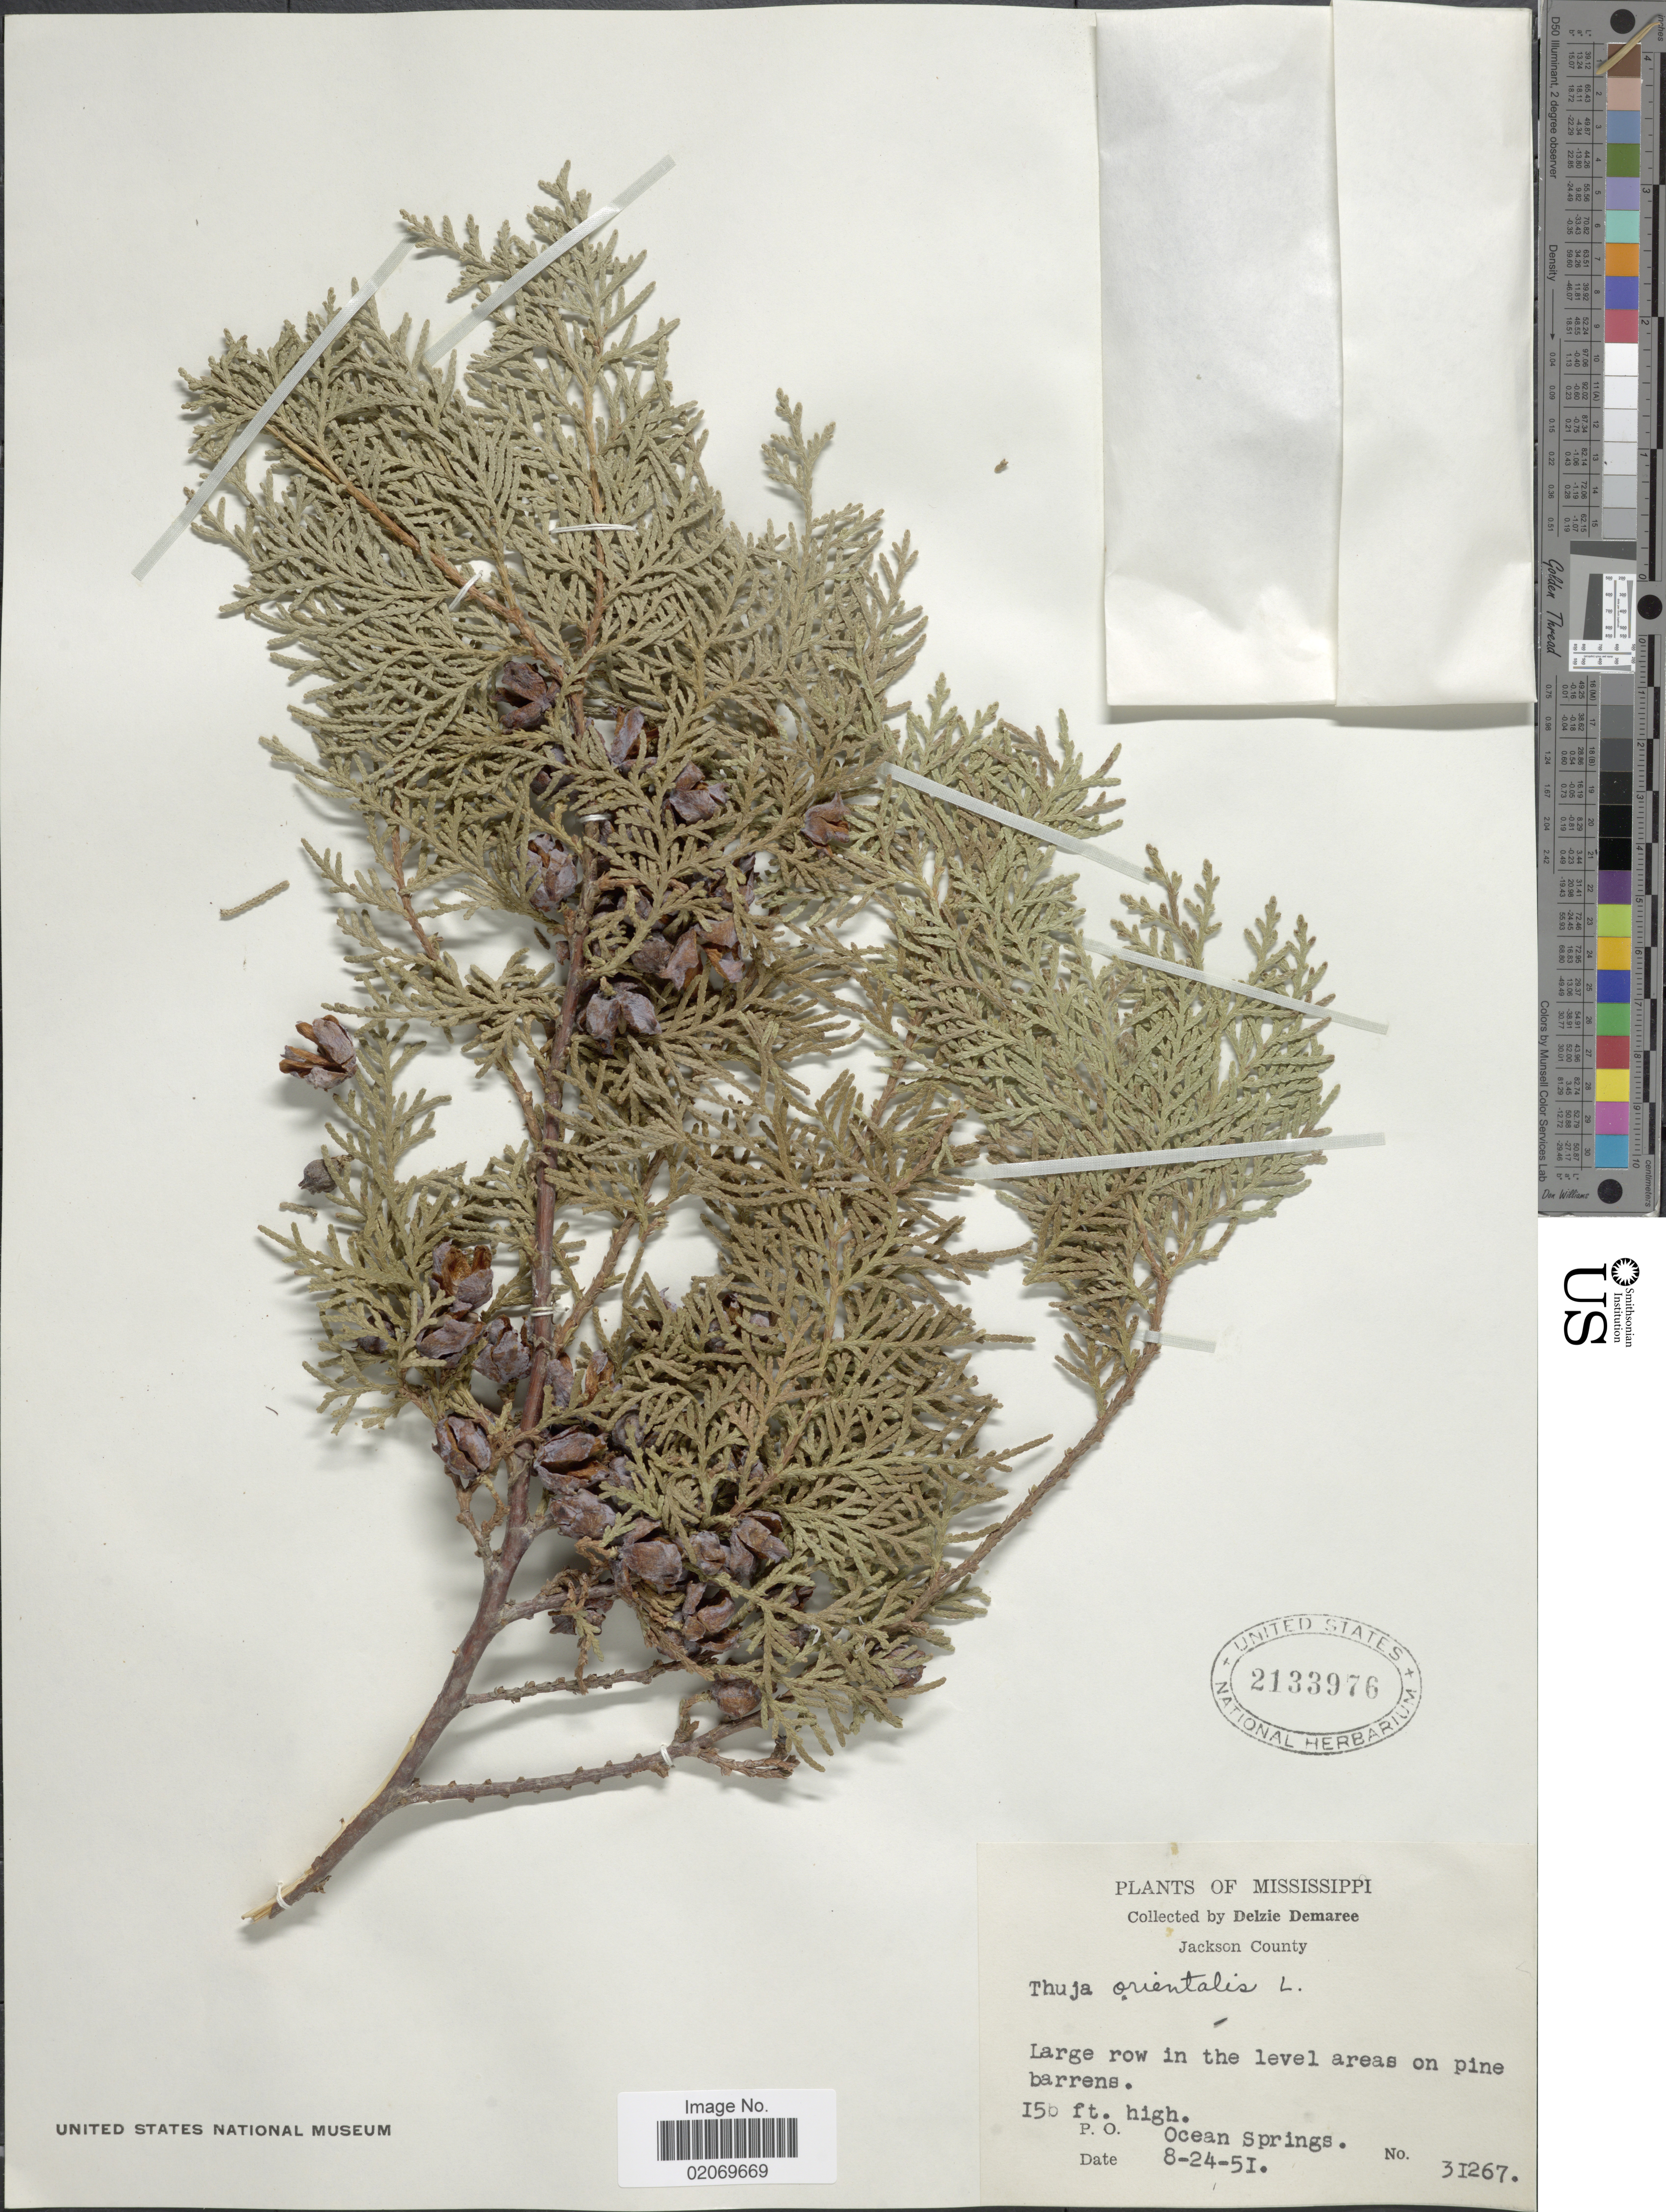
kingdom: Plantae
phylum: Tracheophyta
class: Pinopsida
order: Pinales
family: Cupressaceae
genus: Thuja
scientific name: Thuja orientalis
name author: L.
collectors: D. Demaree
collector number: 31267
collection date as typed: Transcribed d/m/y: 24/8/51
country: United States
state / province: Mississippi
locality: Jackson County, Large row in the level areas on pine barrens, P.. Ocean Springs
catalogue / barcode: US 2133976